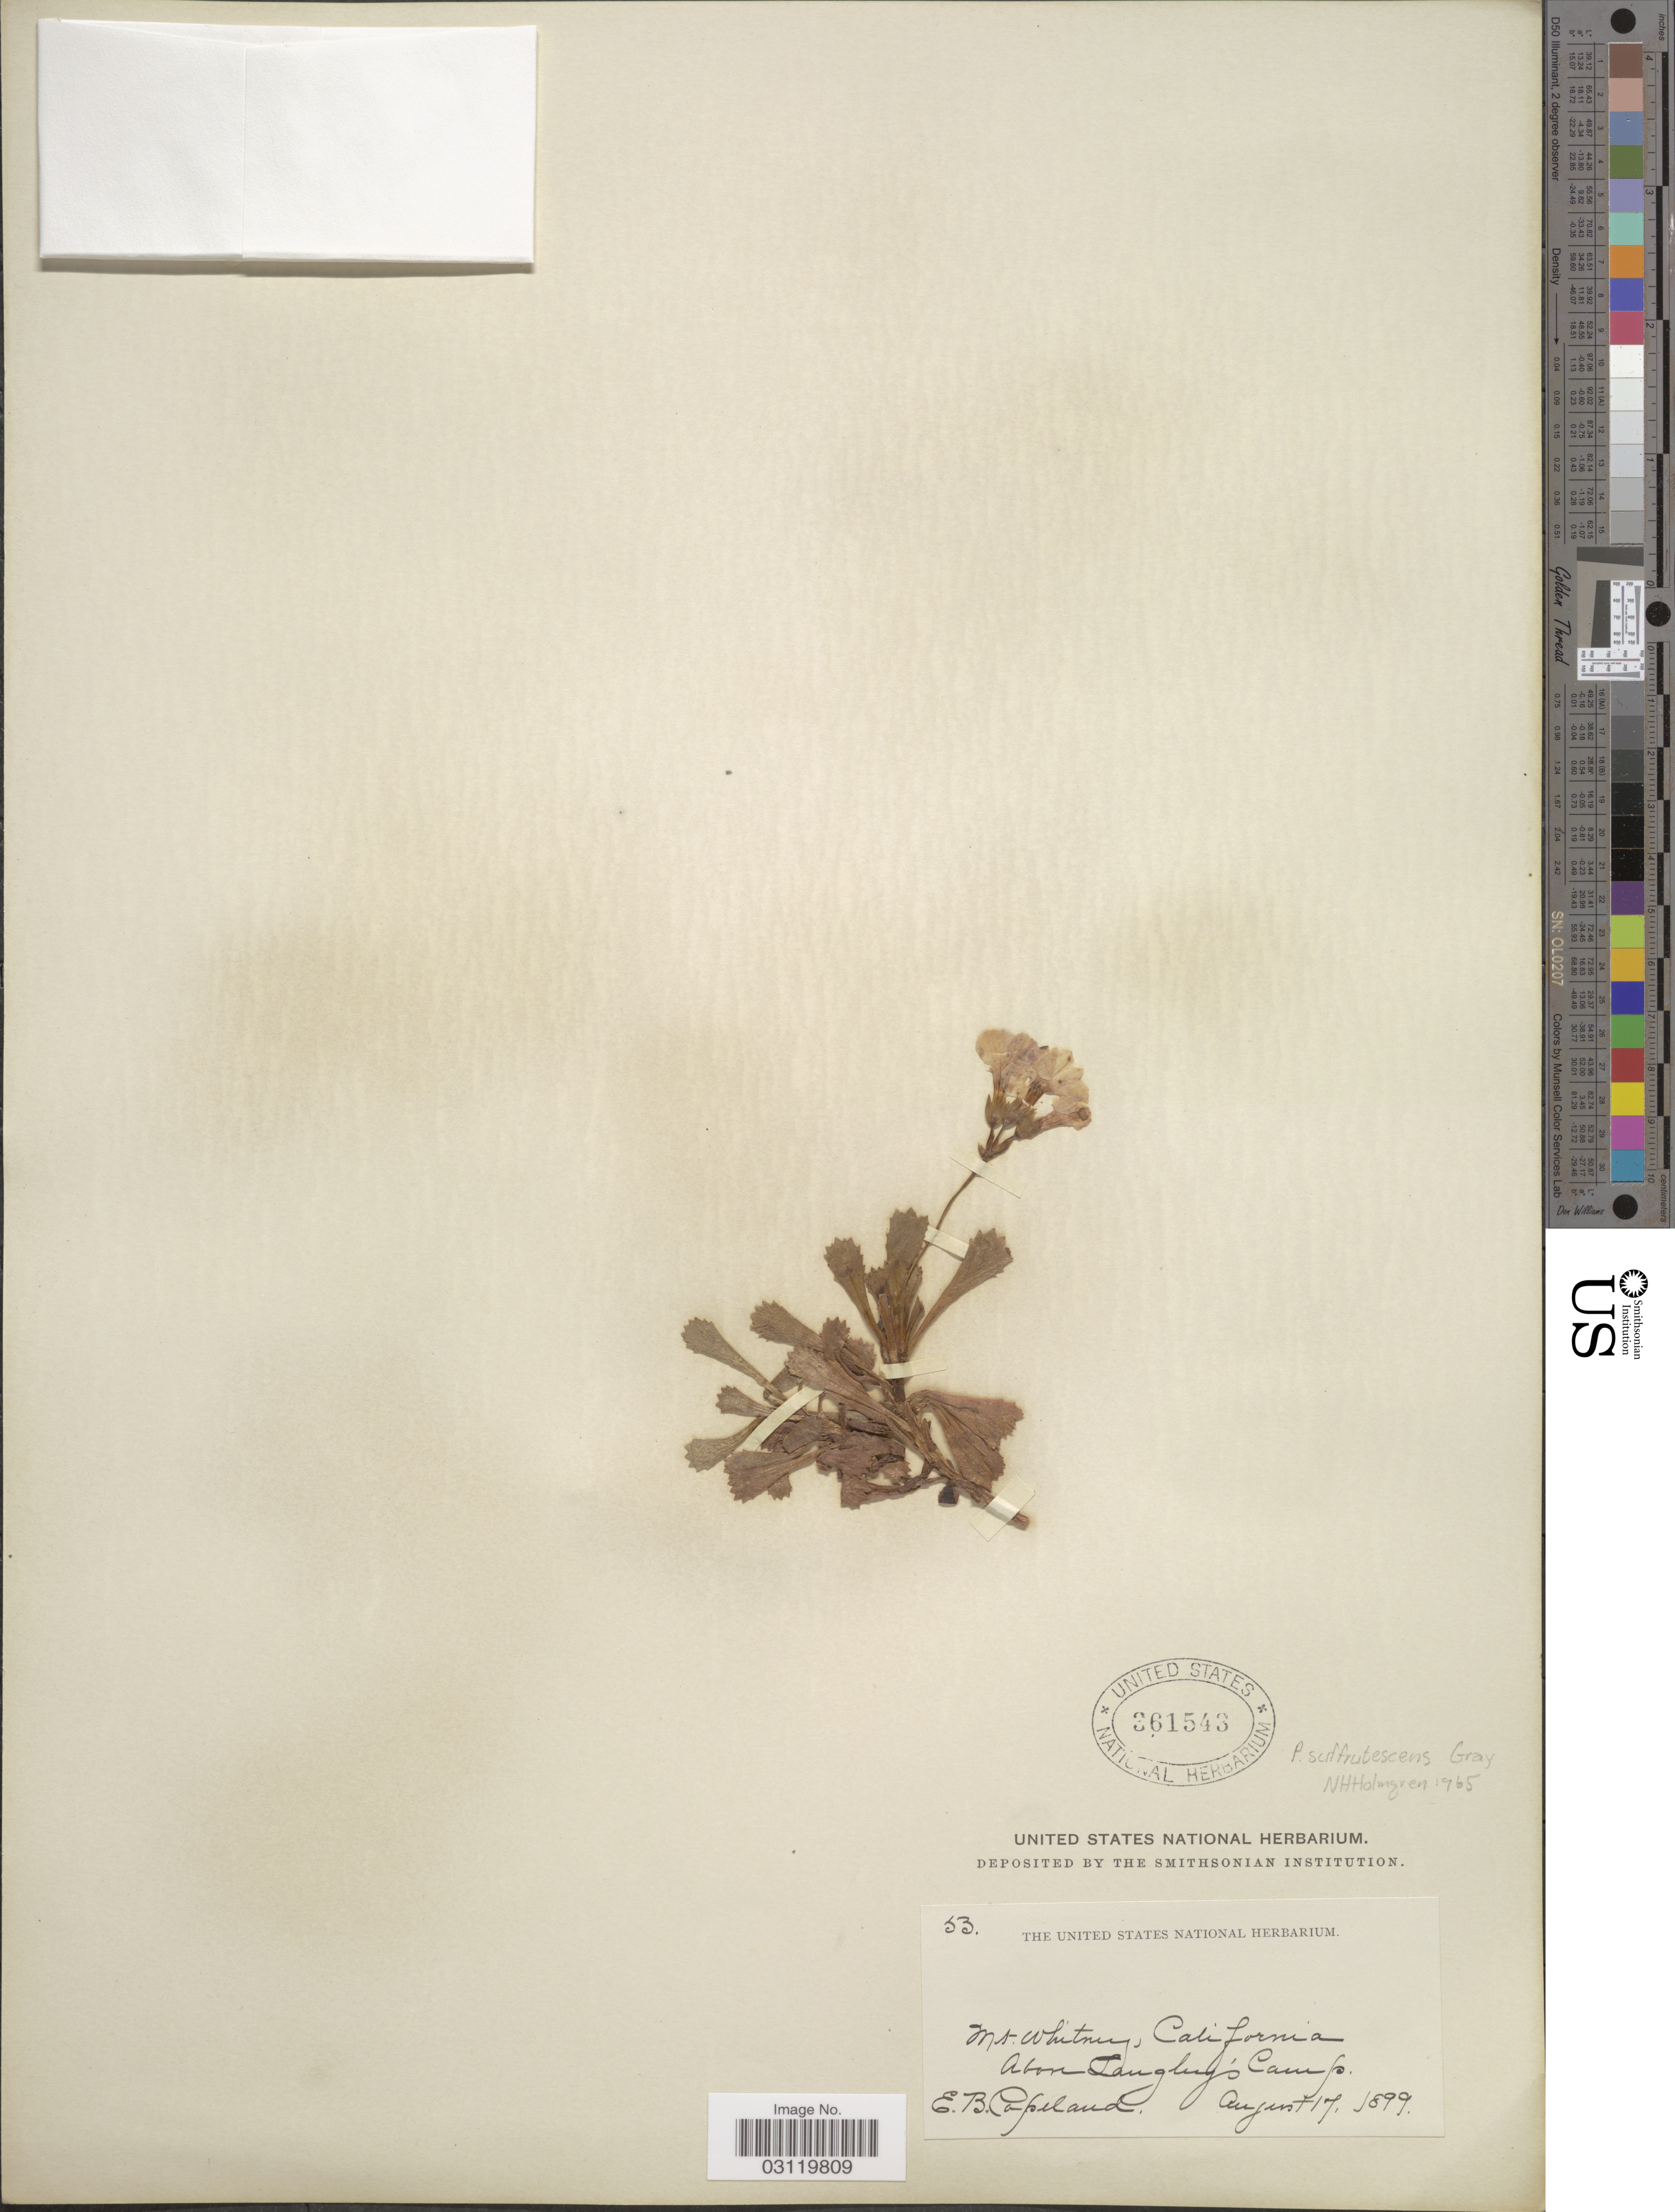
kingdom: Plantae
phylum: Tracheophyta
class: Magnoliopsida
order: Ericales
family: Primulaceae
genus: Primula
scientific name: Primula suffrutescens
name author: A. Gray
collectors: E. B. Copeland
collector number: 53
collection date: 1899-08-17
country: United States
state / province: California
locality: Mt. Whitney, above Langley's Camp.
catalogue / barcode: US 361543